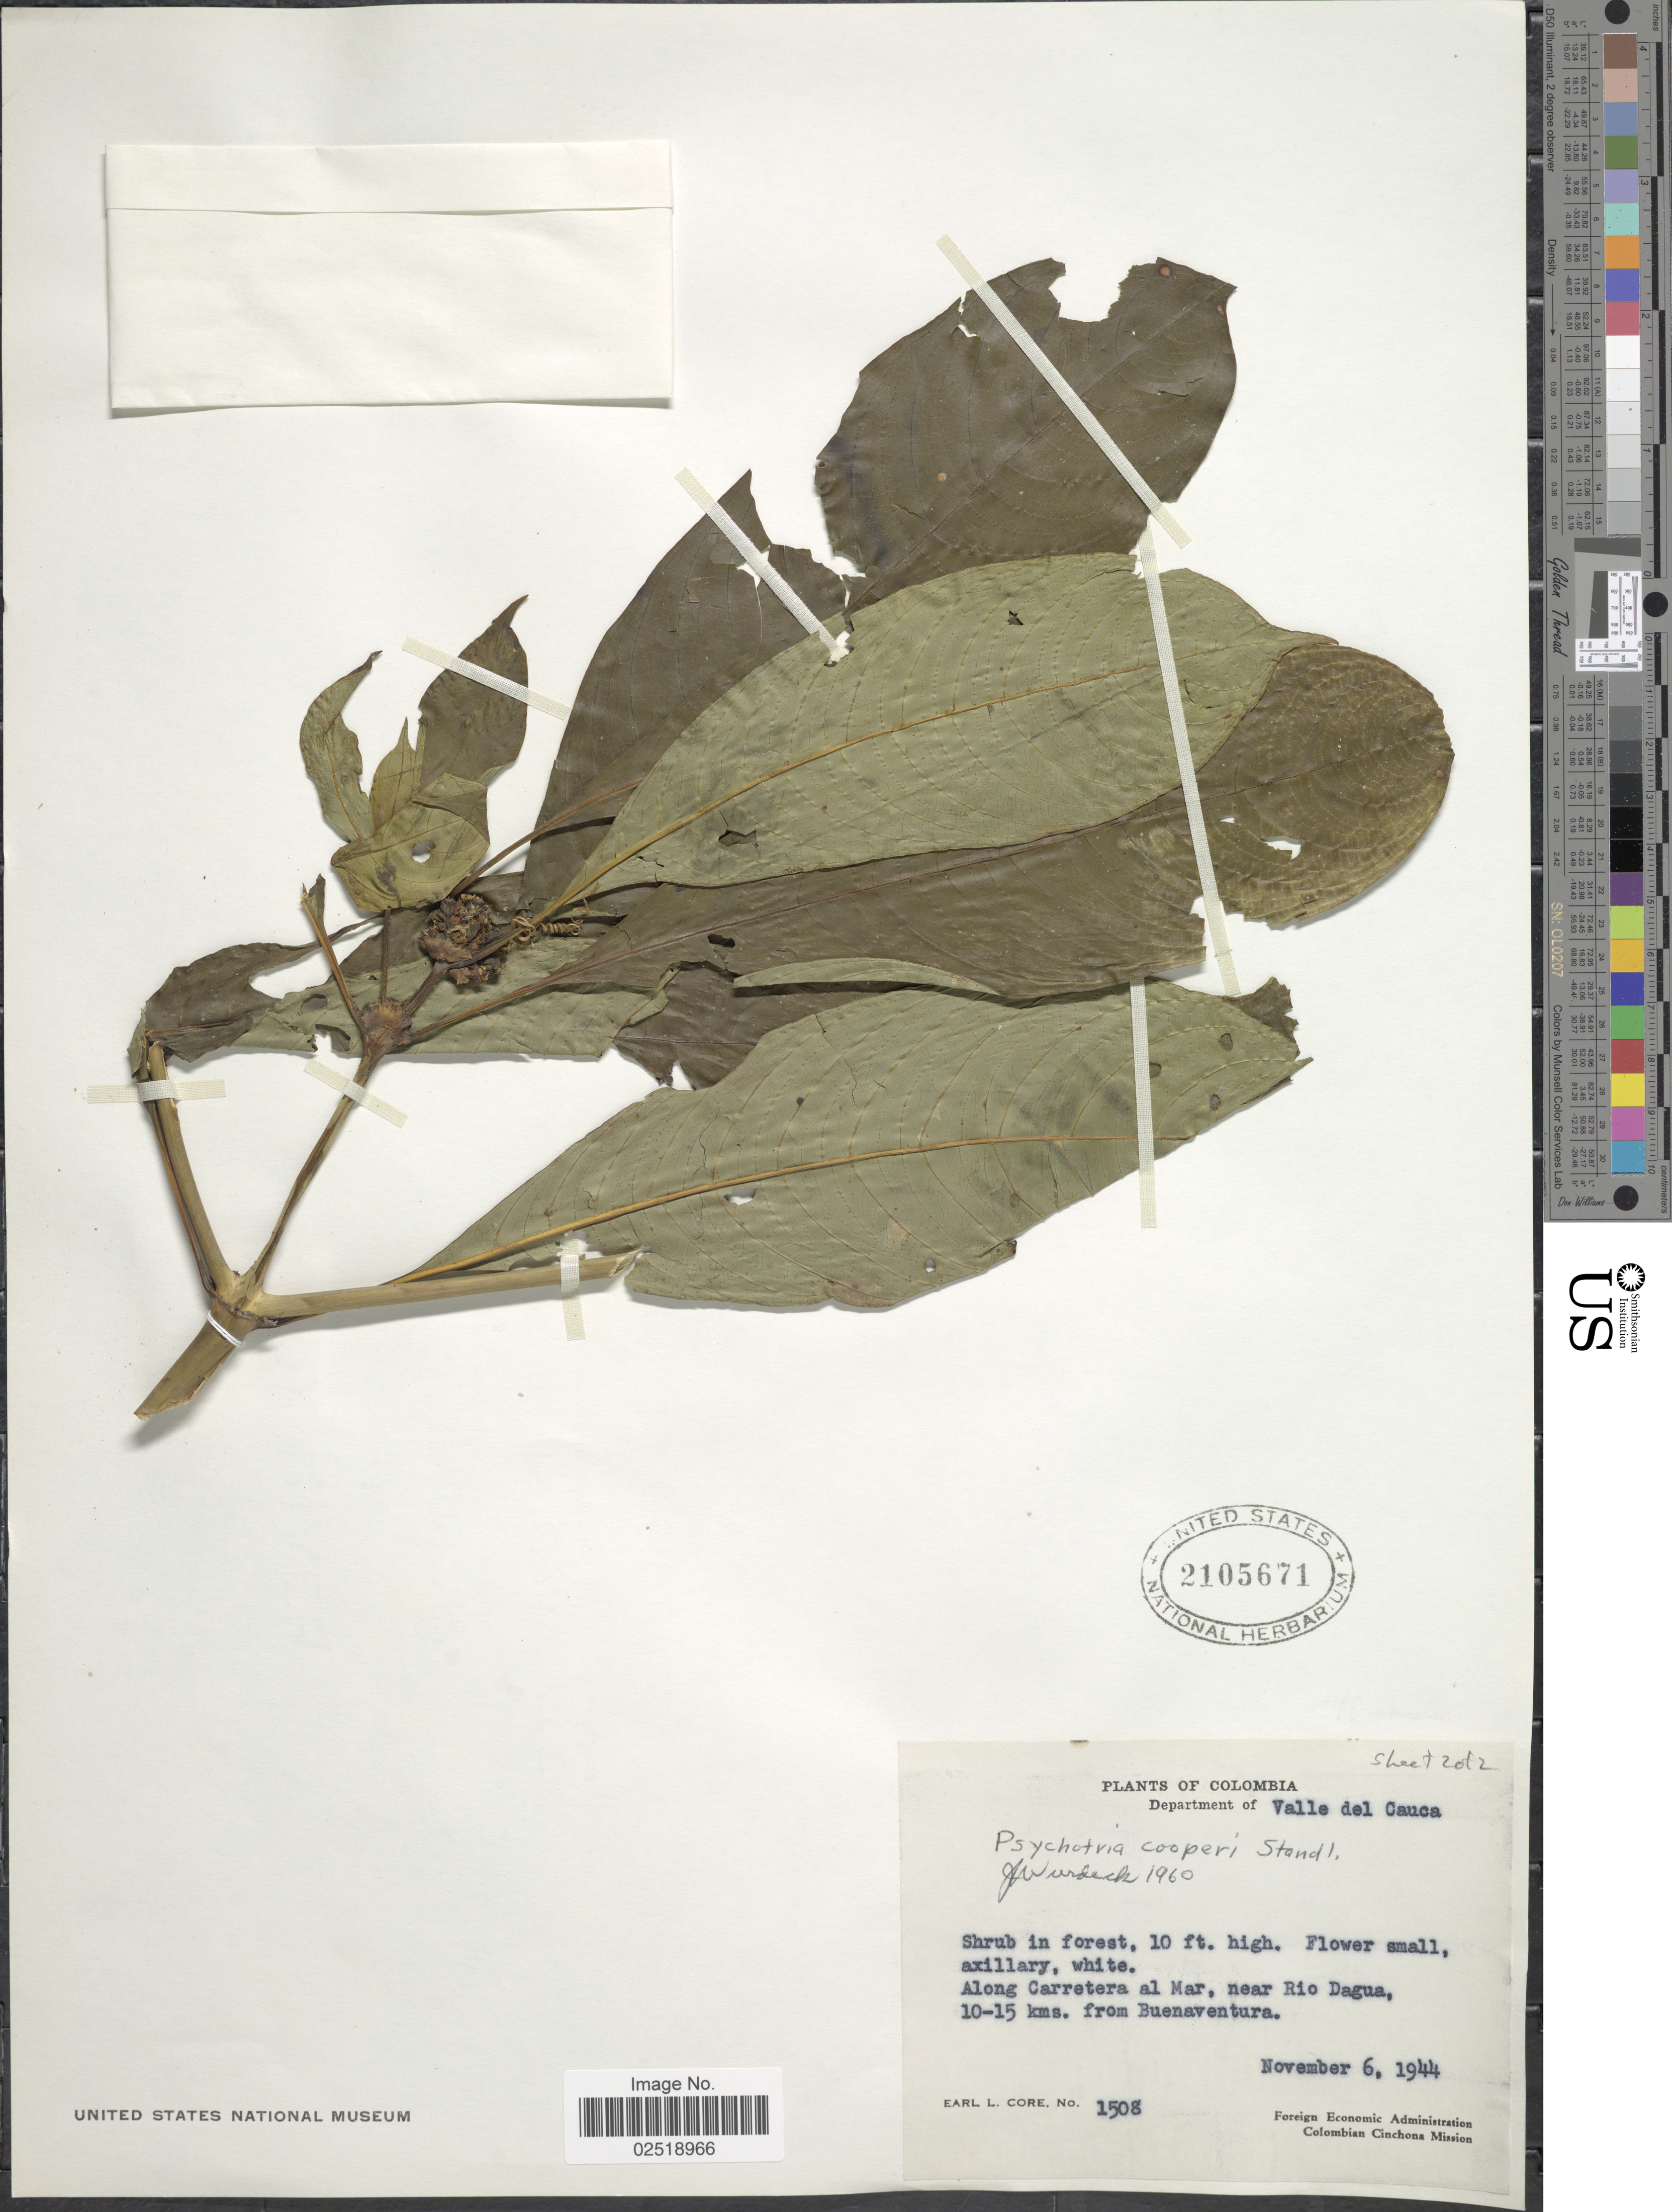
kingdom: Plantae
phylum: Tracheophyta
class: Magnoliopsida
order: Gentianales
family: Rubiaceae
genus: Psychotria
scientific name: Psychotria cooperi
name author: Standl.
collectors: E. L. Core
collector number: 1508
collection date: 1944-11-06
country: Colombia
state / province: Valle del Cauca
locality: Department of Valle del Cauca, Shrub in forest, Along Carretera al Mar, near Rio Dagua, 10-15 kms from Buenaventura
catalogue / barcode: US 2105671